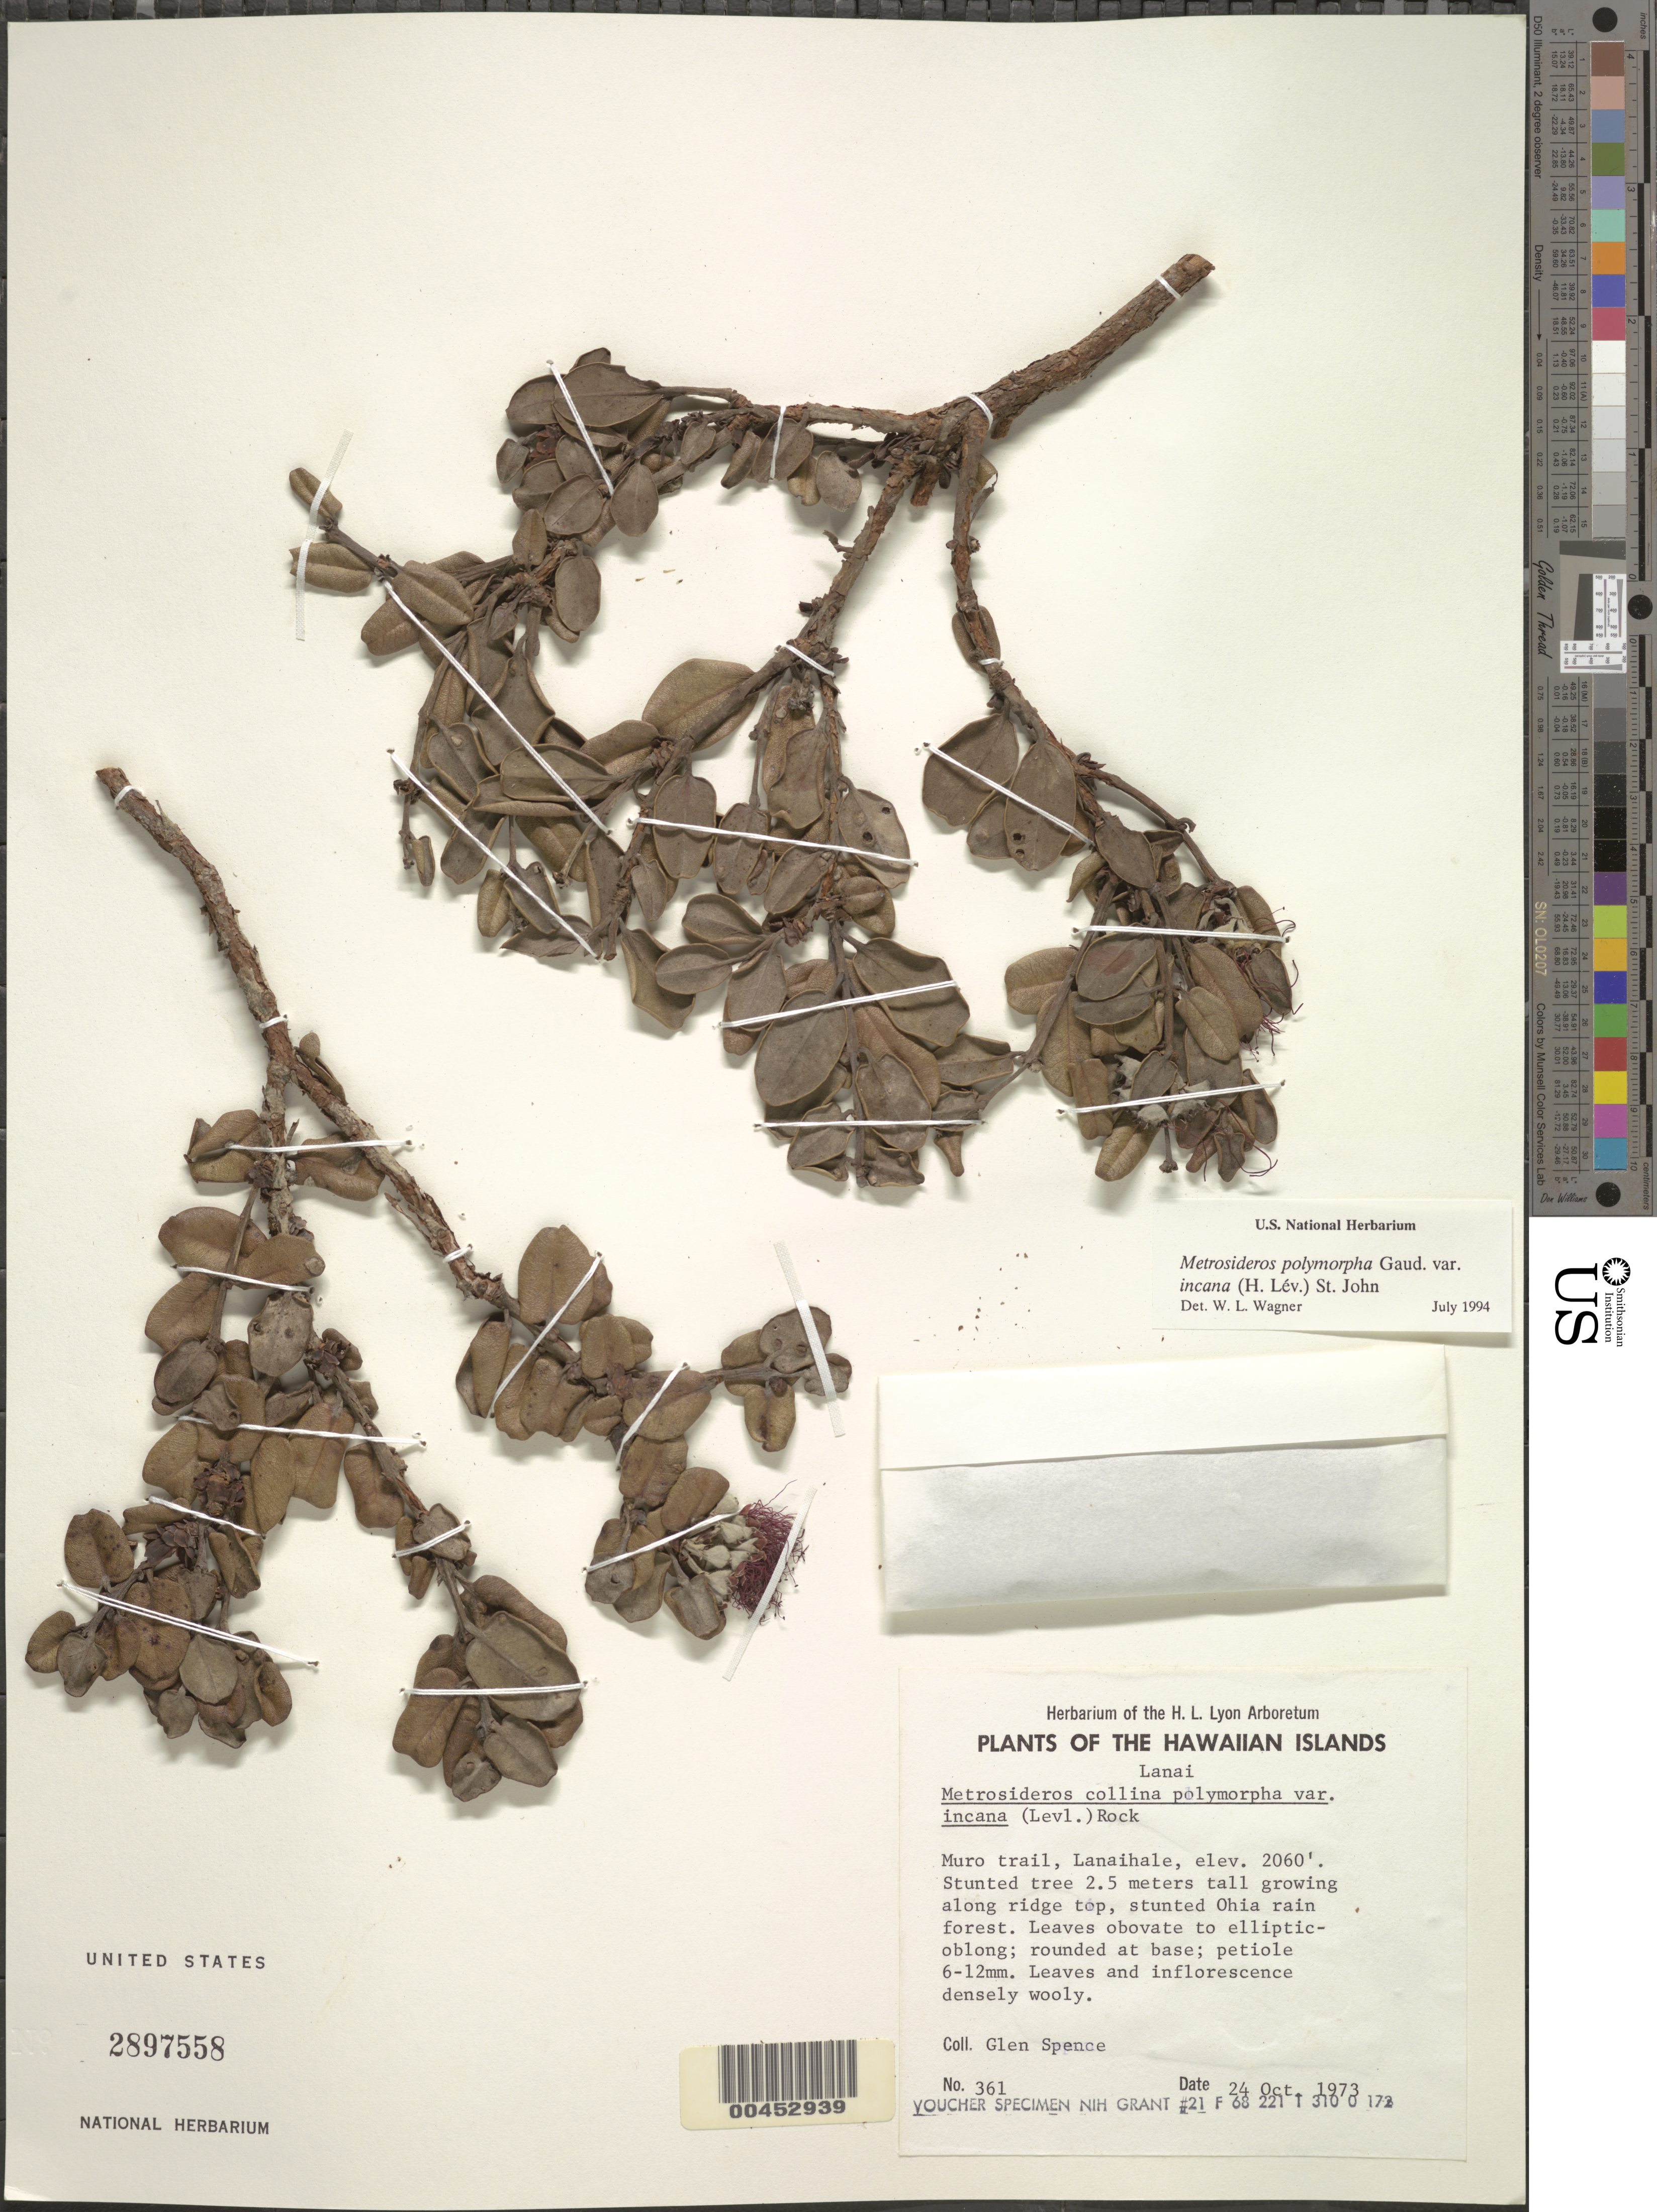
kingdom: Plantae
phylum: Tracheophyta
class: Magnoliopsida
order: Myrtales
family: Myrtaceae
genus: Metrosideros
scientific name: Metrosideros polymorpha var. incana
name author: H. St. John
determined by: Wagner, W. L., (BOT), Smithsonian Institution - National Museum of Natural History (UNITED STATES)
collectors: G. Spence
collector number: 361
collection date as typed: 24 Oct 1973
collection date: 1973-10-24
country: United States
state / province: Hawaii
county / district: Maui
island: Lana'i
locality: Muro Trail, Lanaihale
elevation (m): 628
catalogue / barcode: US 2897558